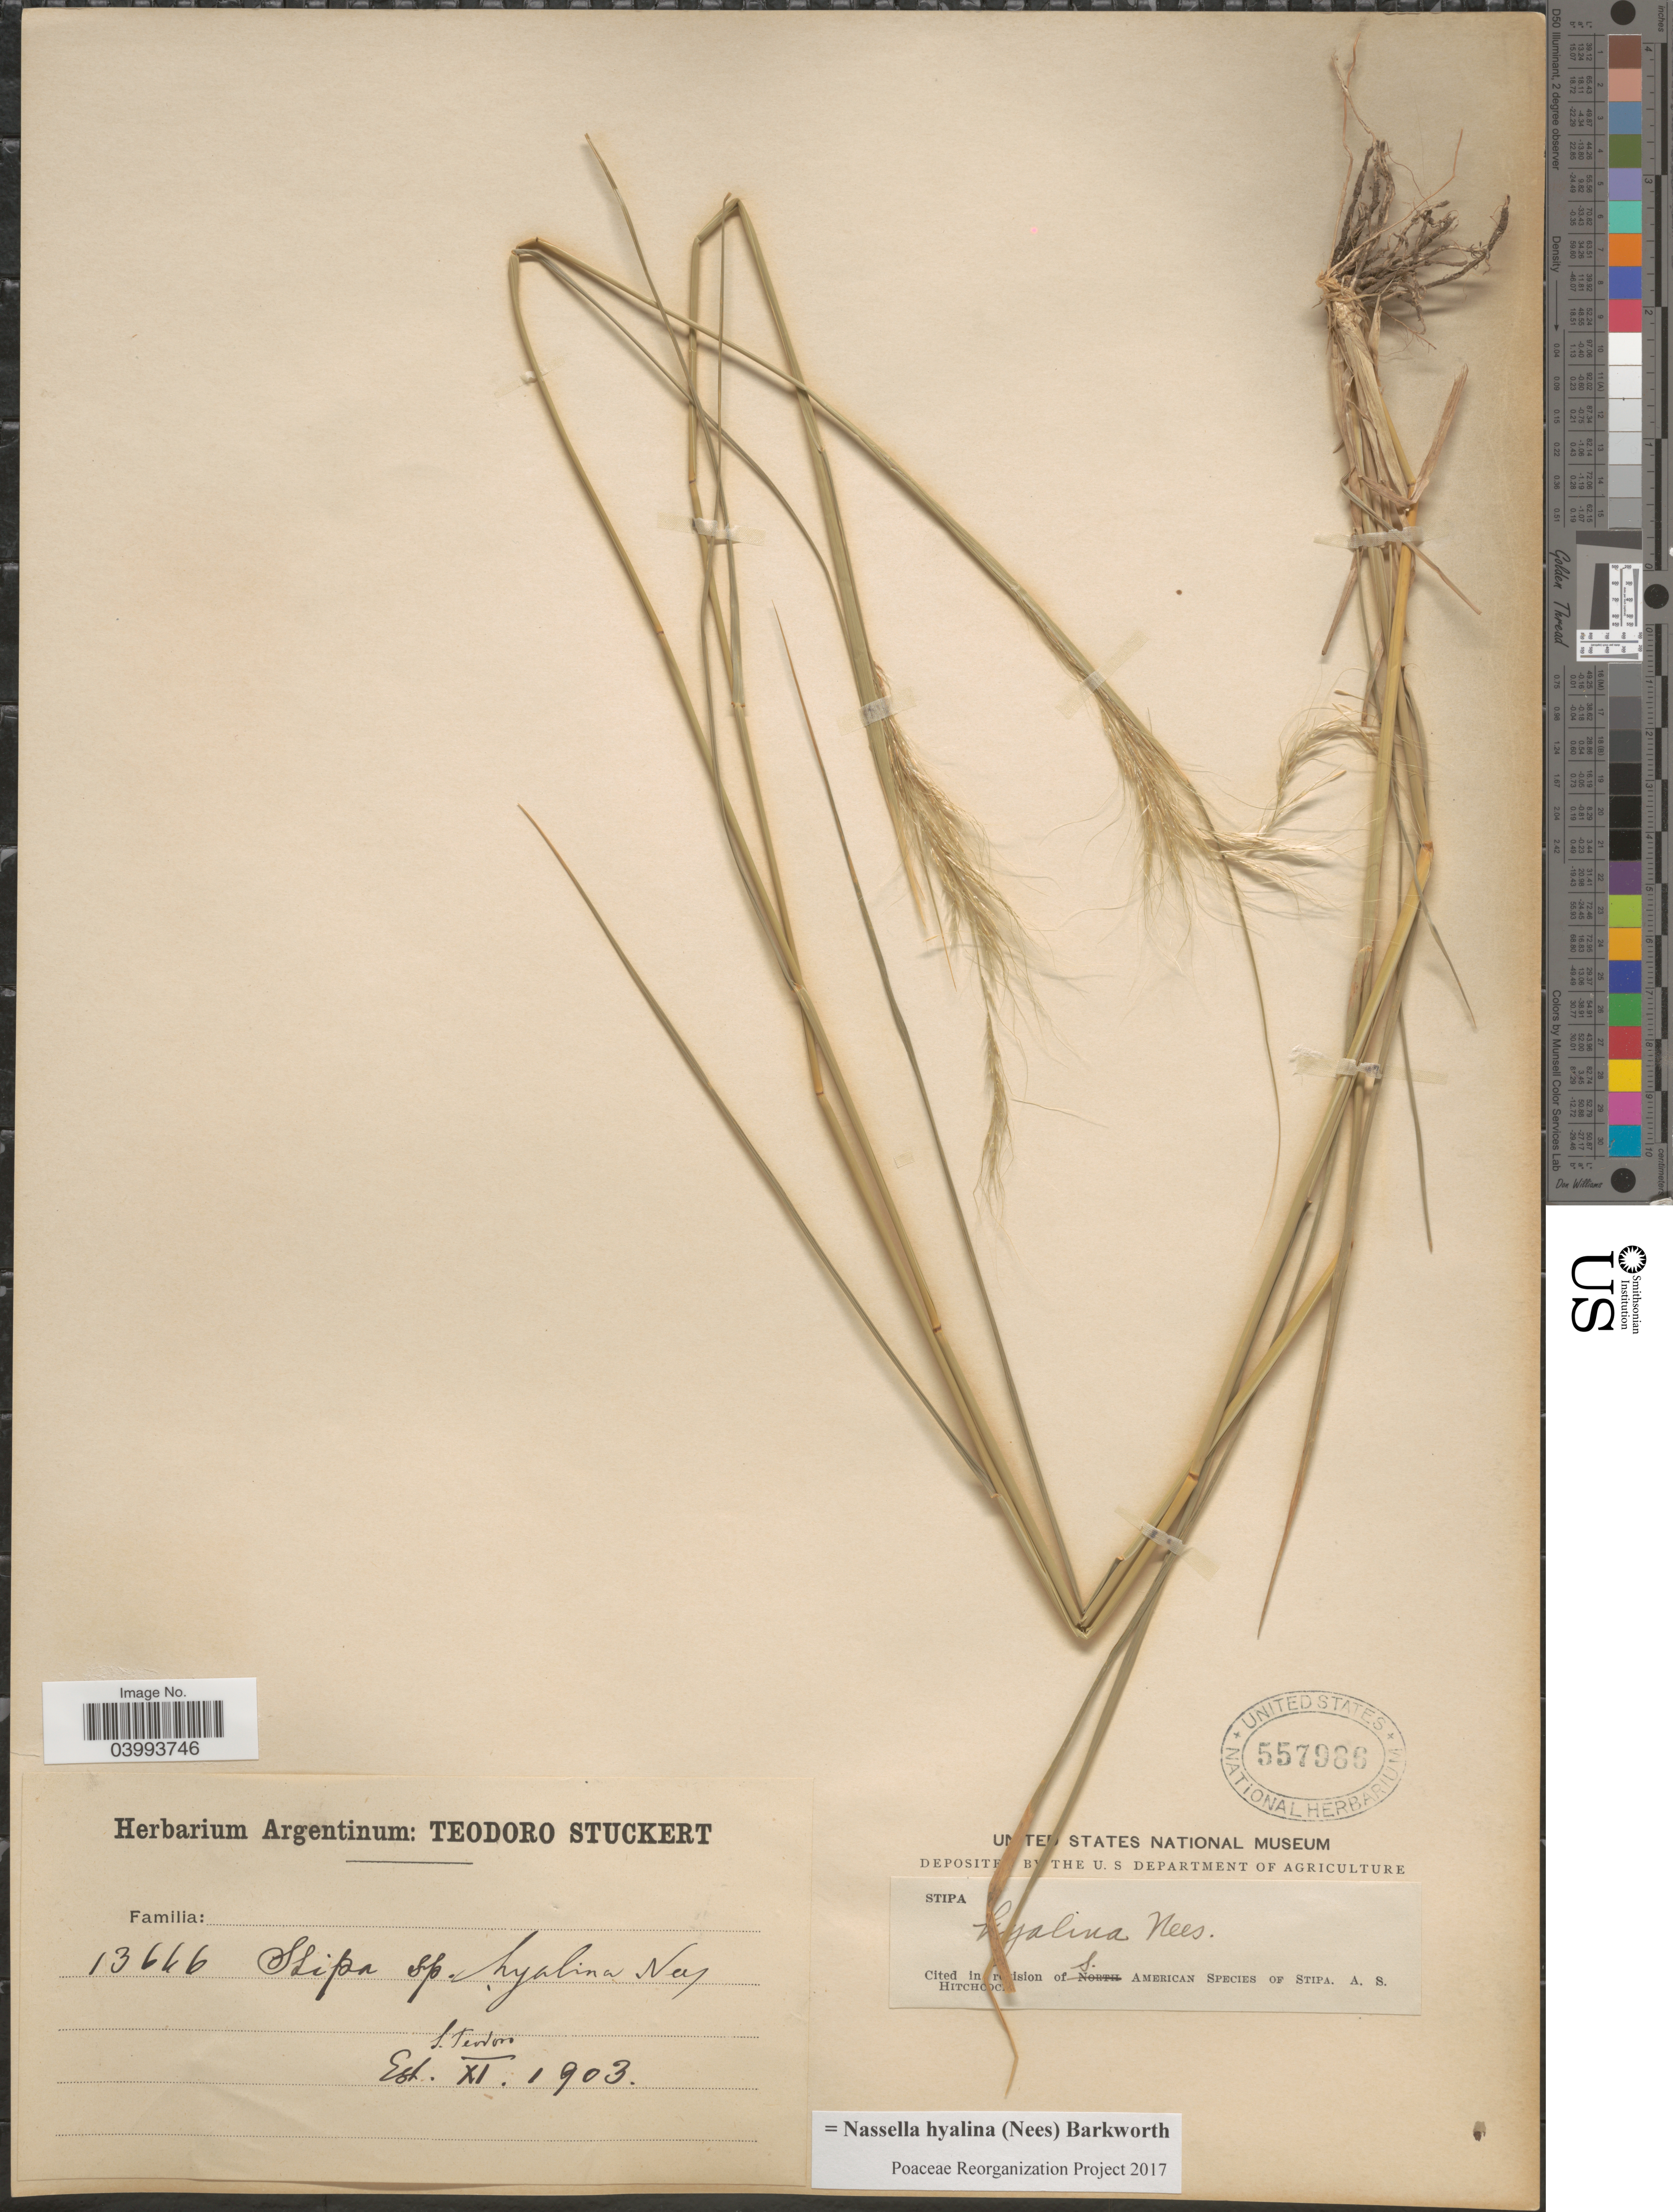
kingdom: Plantae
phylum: Tracheophyta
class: Liliopsida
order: Poales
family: Poaceae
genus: Nassella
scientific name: Nassella hyalina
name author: (Nees) Barkworth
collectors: T. Stuckert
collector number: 13646*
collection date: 1903-11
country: Argentina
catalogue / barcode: US 557986